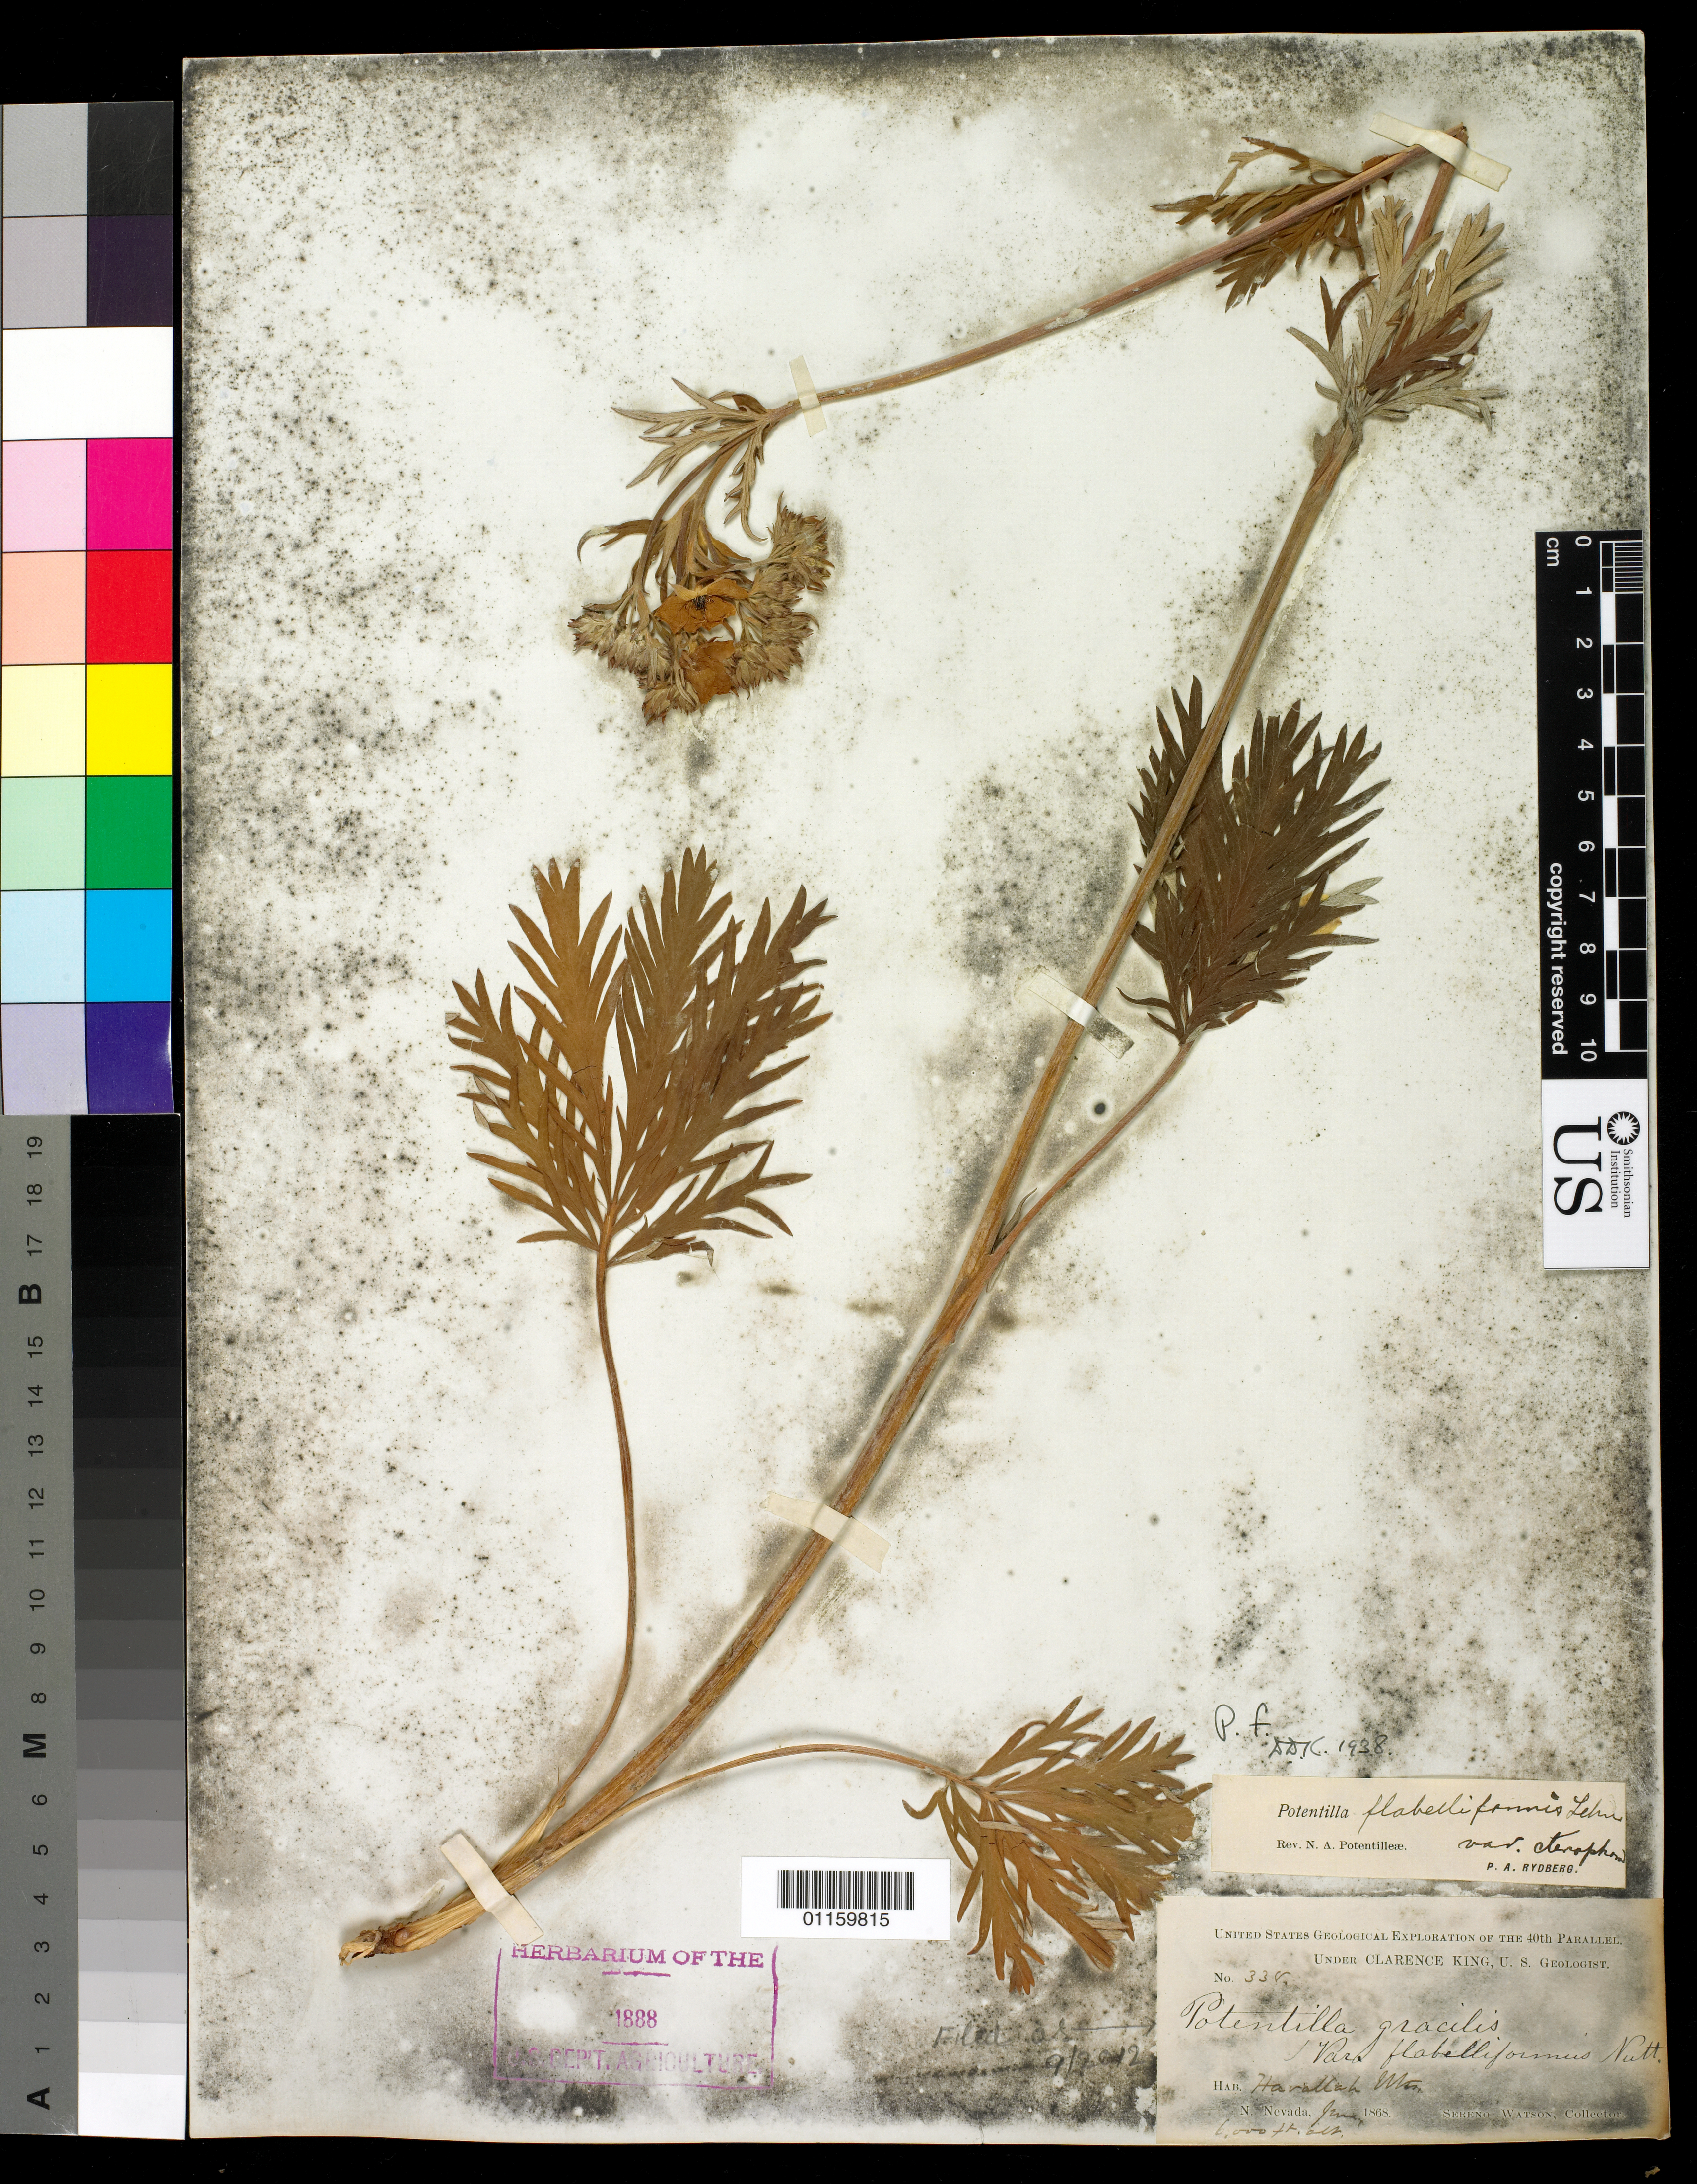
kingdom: Plantae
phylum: Tracheophyta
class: Magnoliopsida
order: Rosales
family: Rosaceae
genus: Potentilla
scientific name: Potentilla gracilis var. flabelliformis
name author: (Lehm.) Nutt.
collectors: S. Watson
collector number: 338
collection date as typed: Jun 1868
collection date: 1868-06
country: United States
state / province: Nevada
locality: Havallah Mts, N.Nevada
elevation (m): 1829